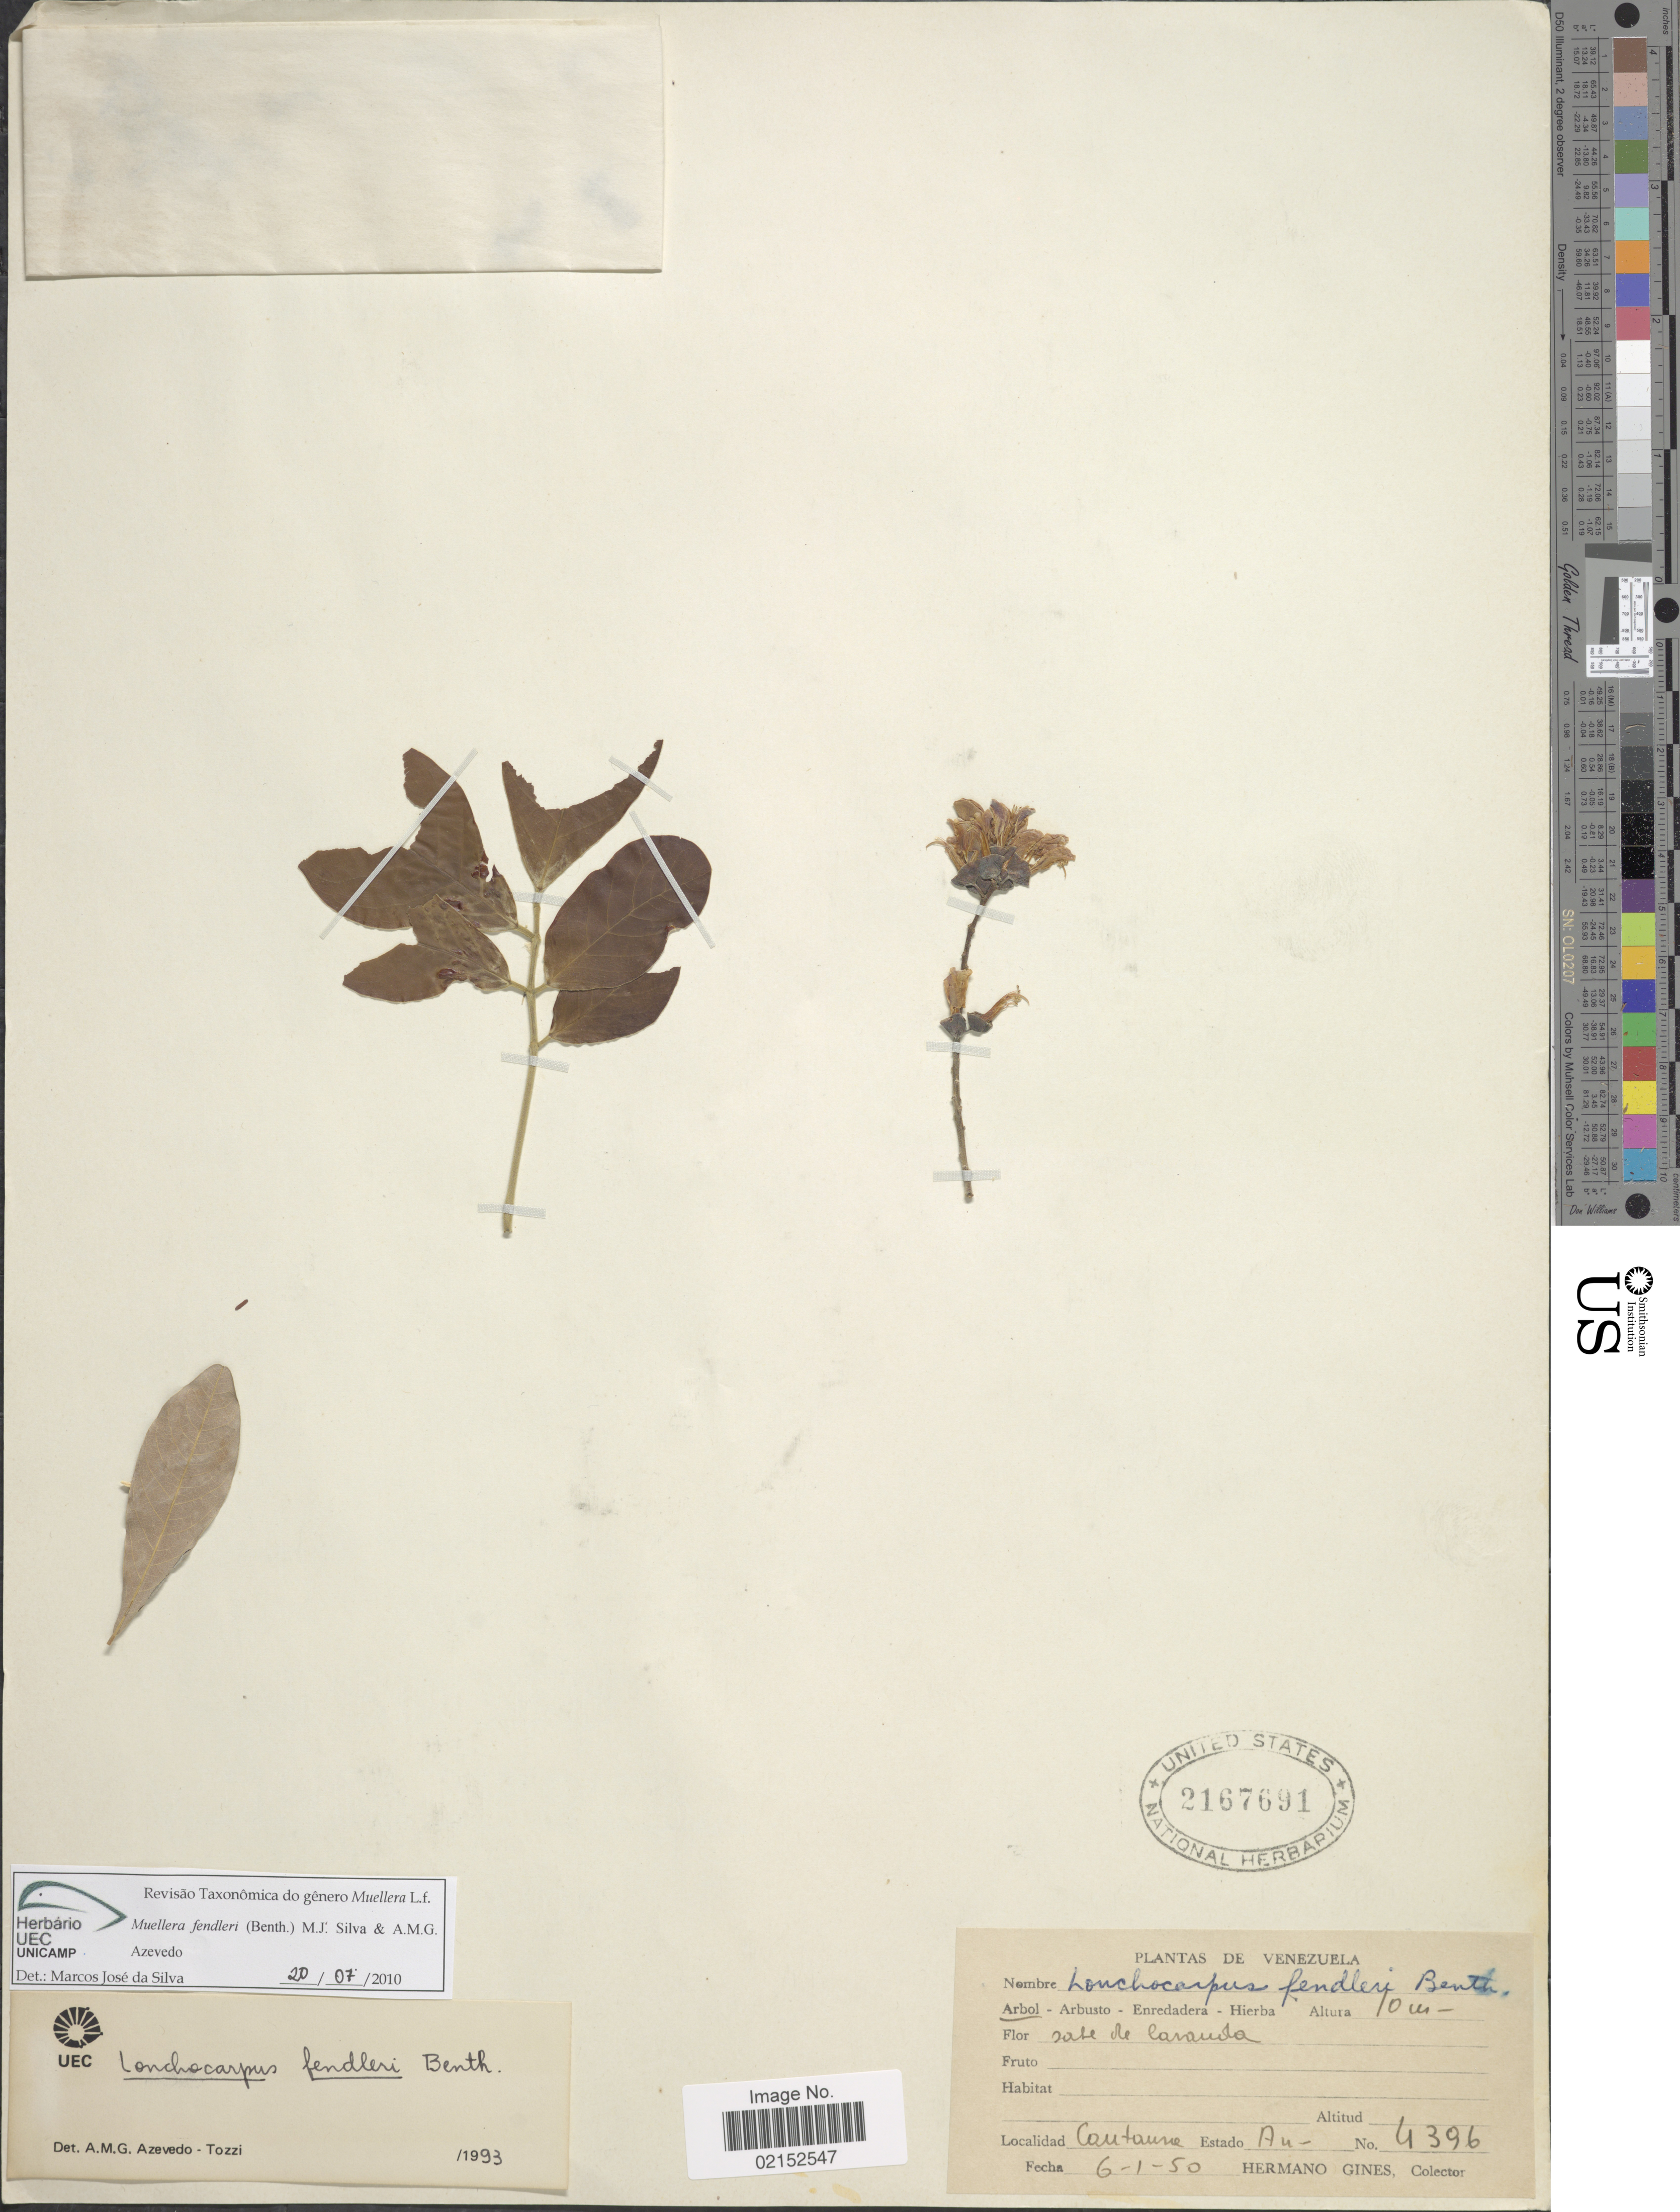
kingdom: Plantae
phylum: Tracheophyta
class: Magnoliopsida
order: Fabales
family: Fabaceae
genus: Muellera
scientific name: Muellera fendleri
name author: (Benth.) M.J. Silva & A.M.G. Azevedo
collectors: Bro. Gines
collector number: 4396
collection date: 1950-01-06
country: Venezuela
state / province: Anzoategui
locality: Cantaura, Estado An. [State of Anzoátegui]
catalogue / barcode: US 2167691